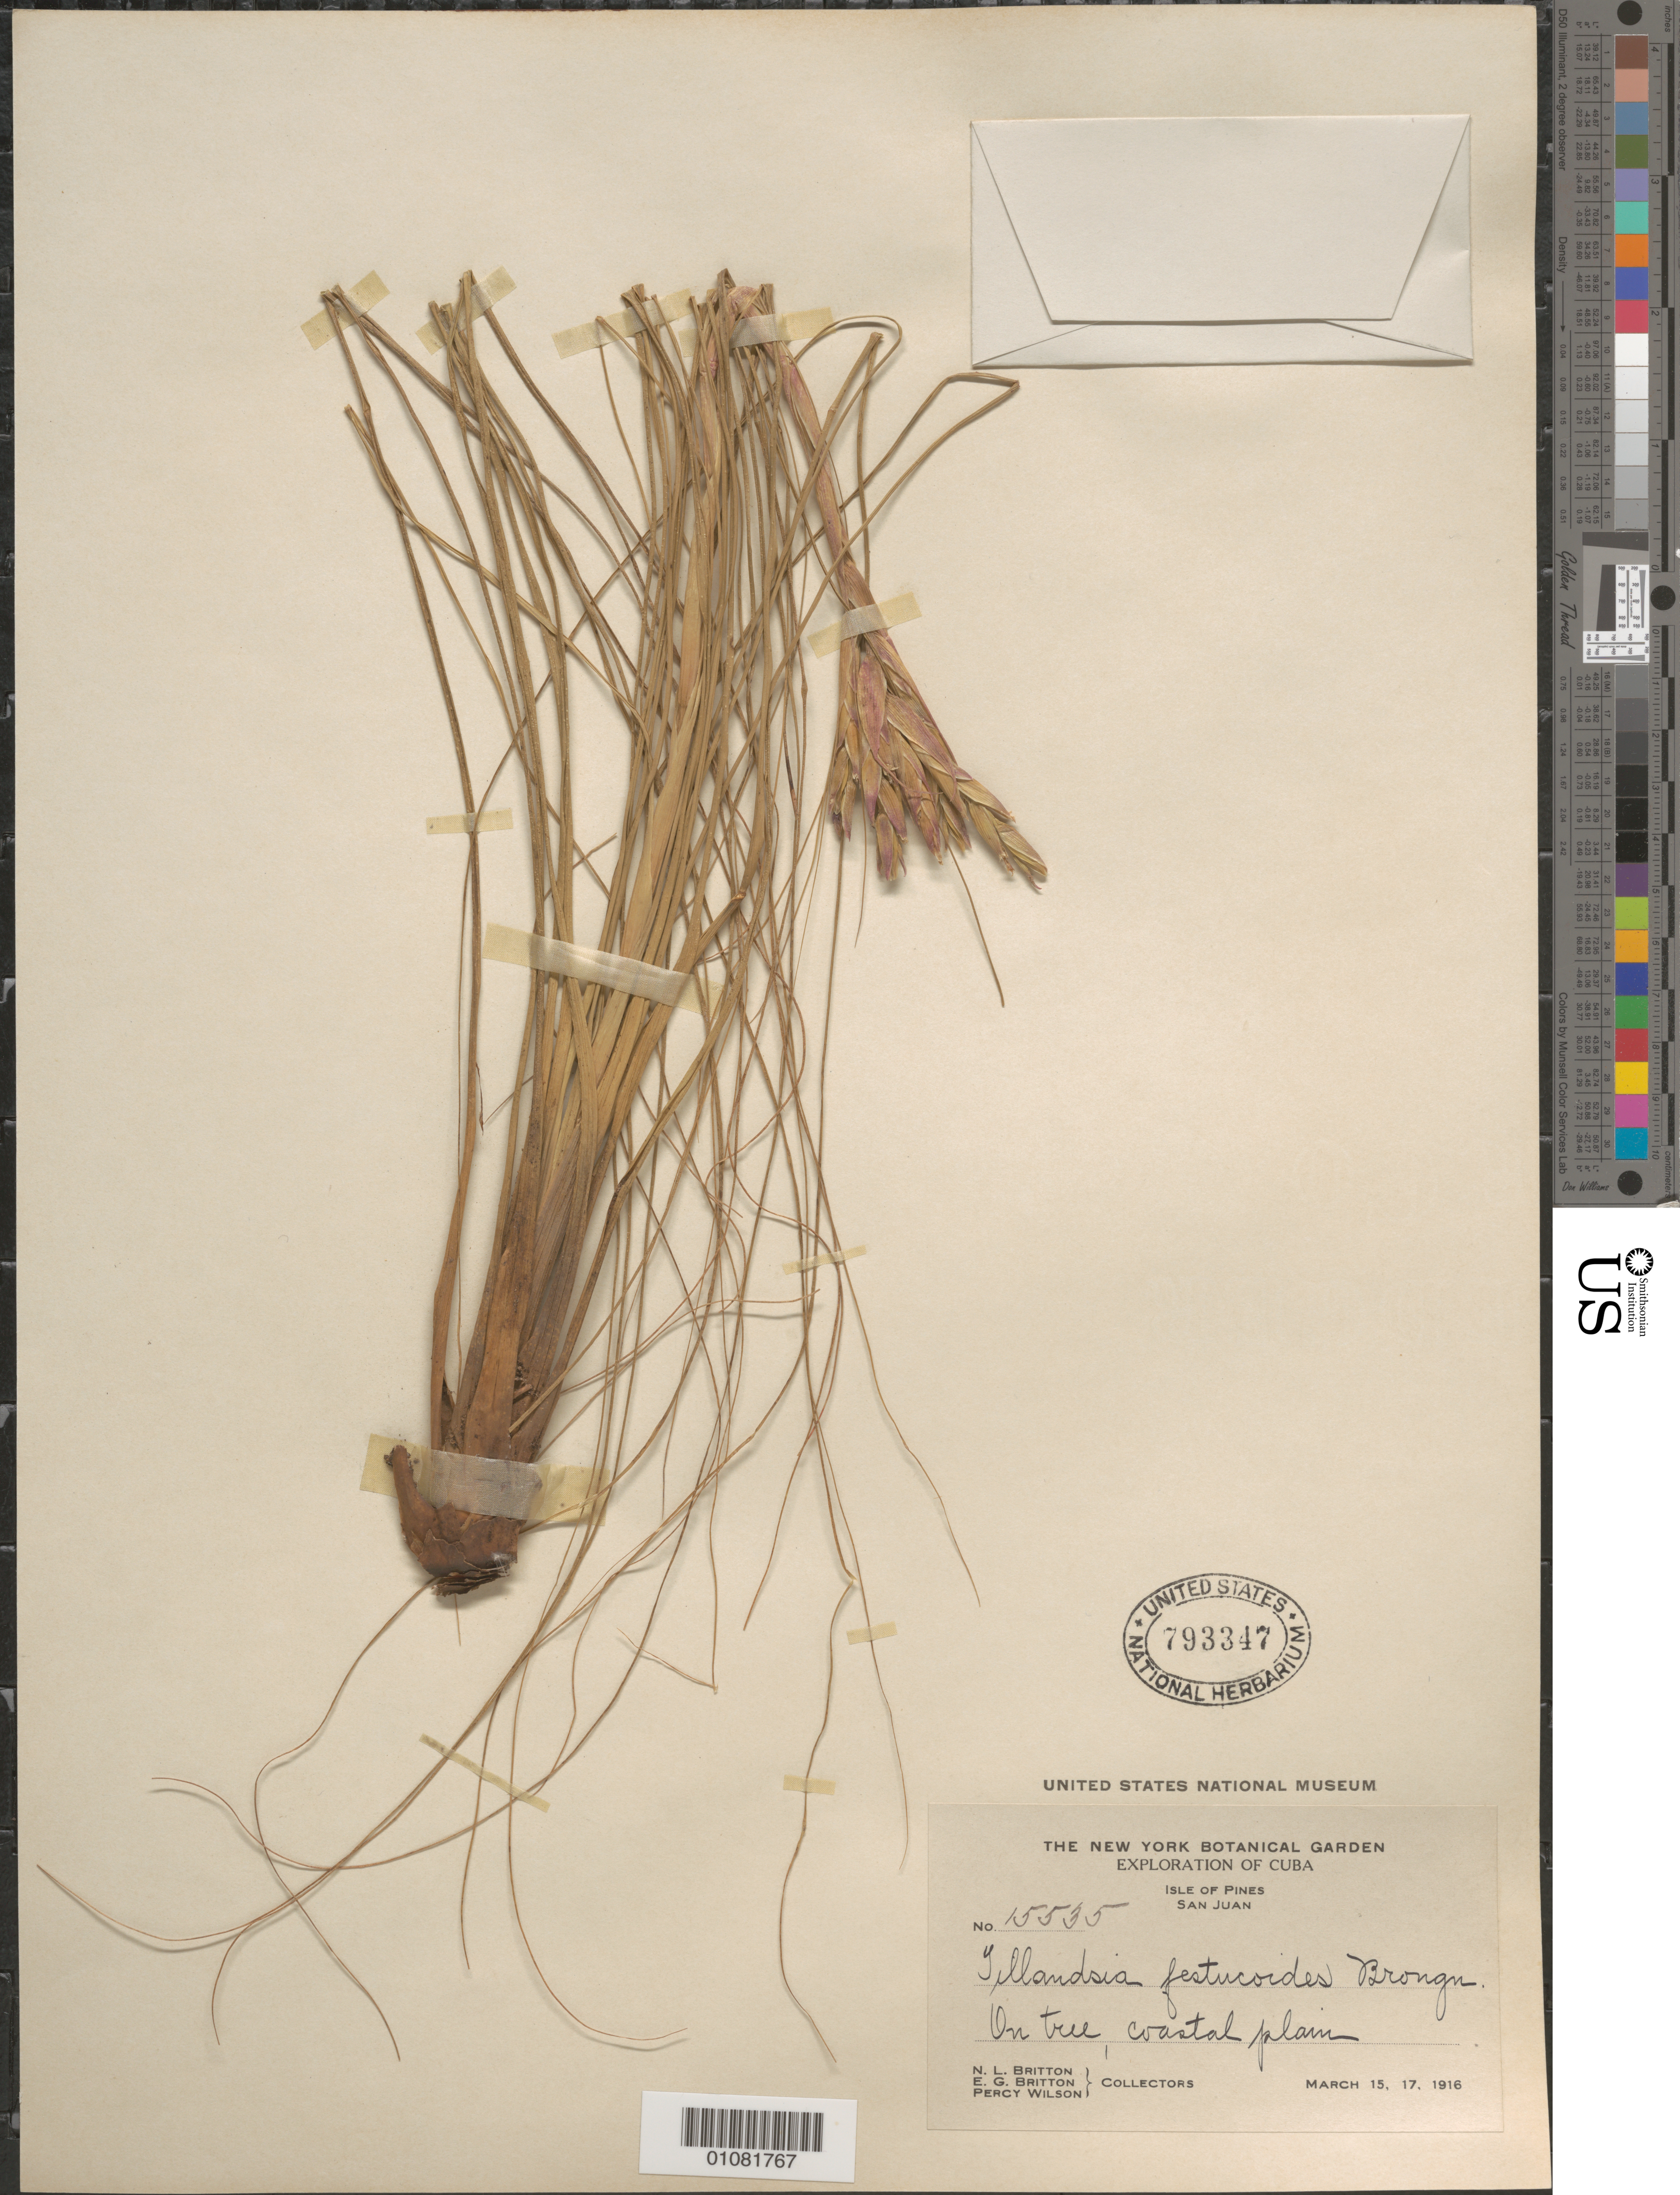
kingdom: Plantae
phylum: Tracheophyta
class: Liliopsida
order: Poales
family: Bromeliaceae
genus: Tillandsia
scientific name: Tillandsia festucoides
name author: Brongn. ex Mez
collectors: N. Britton, E. G. Britton & P. Wilson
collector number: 15535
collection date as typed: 15 Mar 1916 and 17 Mar 1916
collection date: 1916-03-15,1916-03-17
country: Cuba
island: Isla de la Juventud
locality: San Juan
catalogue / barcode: US 793347